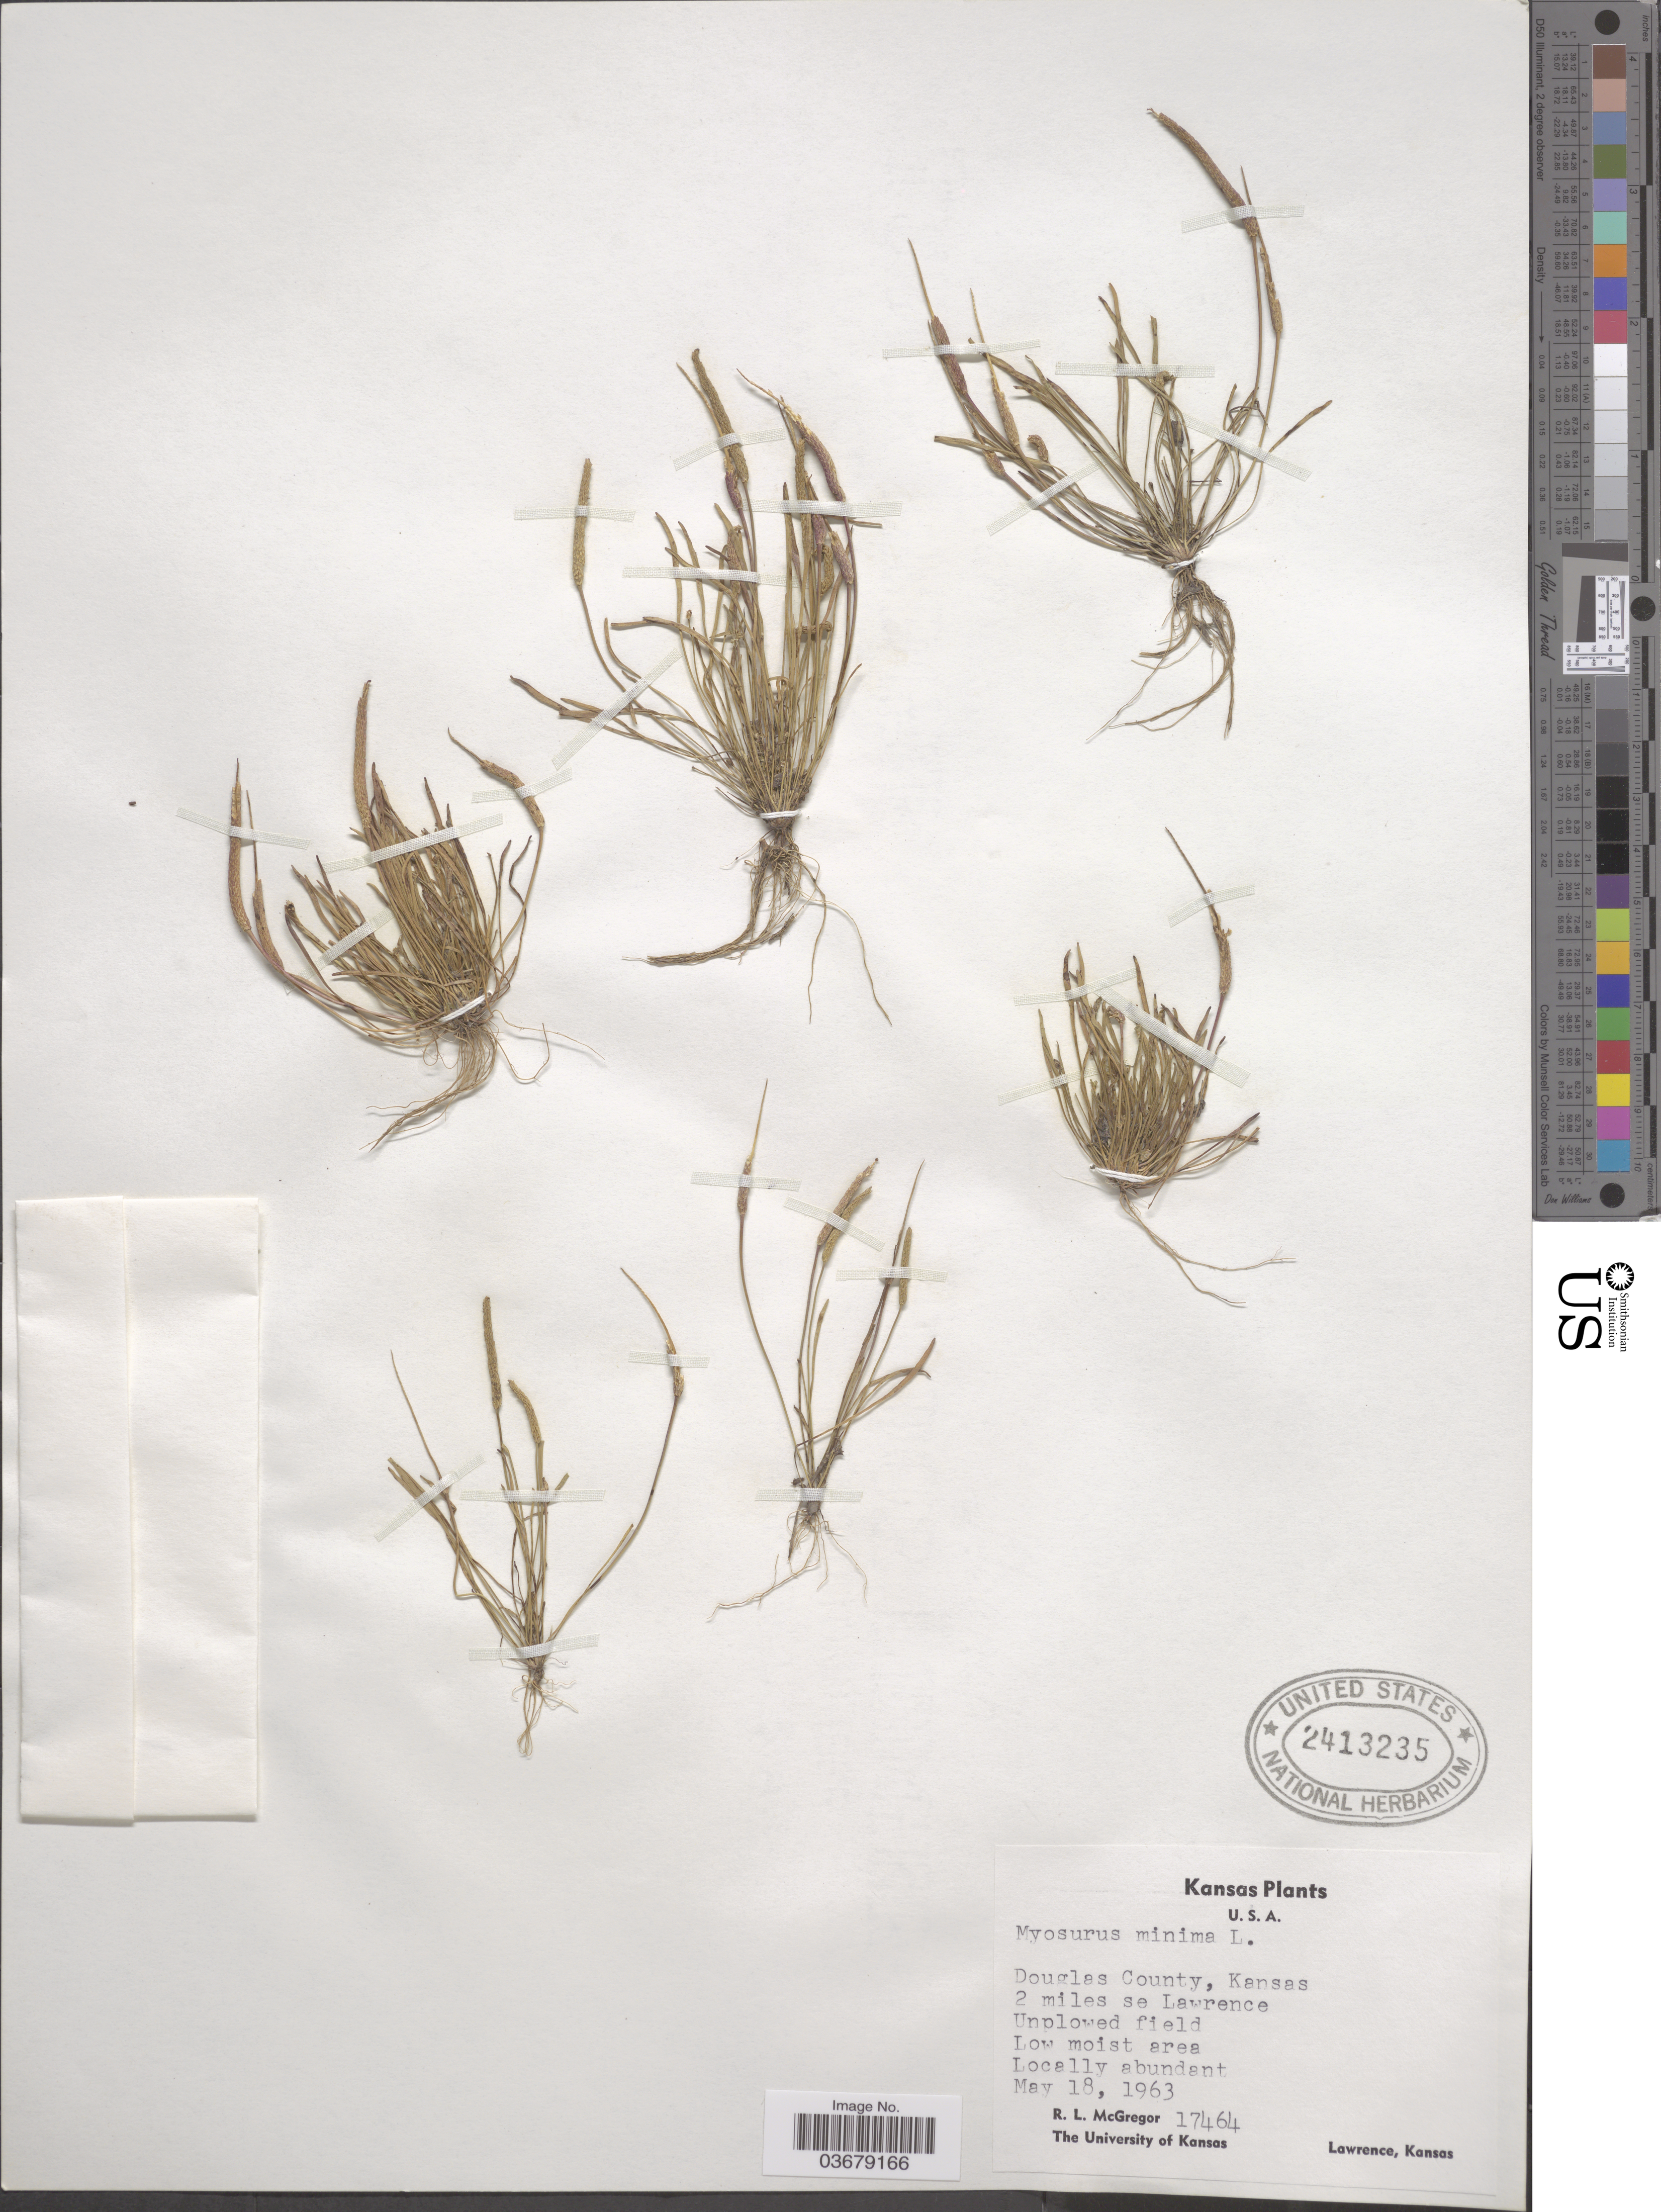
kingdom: Plantae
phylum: Tracheophyta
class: Magnoliopsida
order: Ranunculales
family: Ranunculaceae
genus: Myosurus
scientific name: Myosurus minimus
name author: L.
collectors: R. McGregor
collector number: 17464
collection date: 1963-05-18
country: United States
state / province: Kansas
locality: Douglas County. 2 miles se Lawrence.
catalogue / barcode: US 2413235